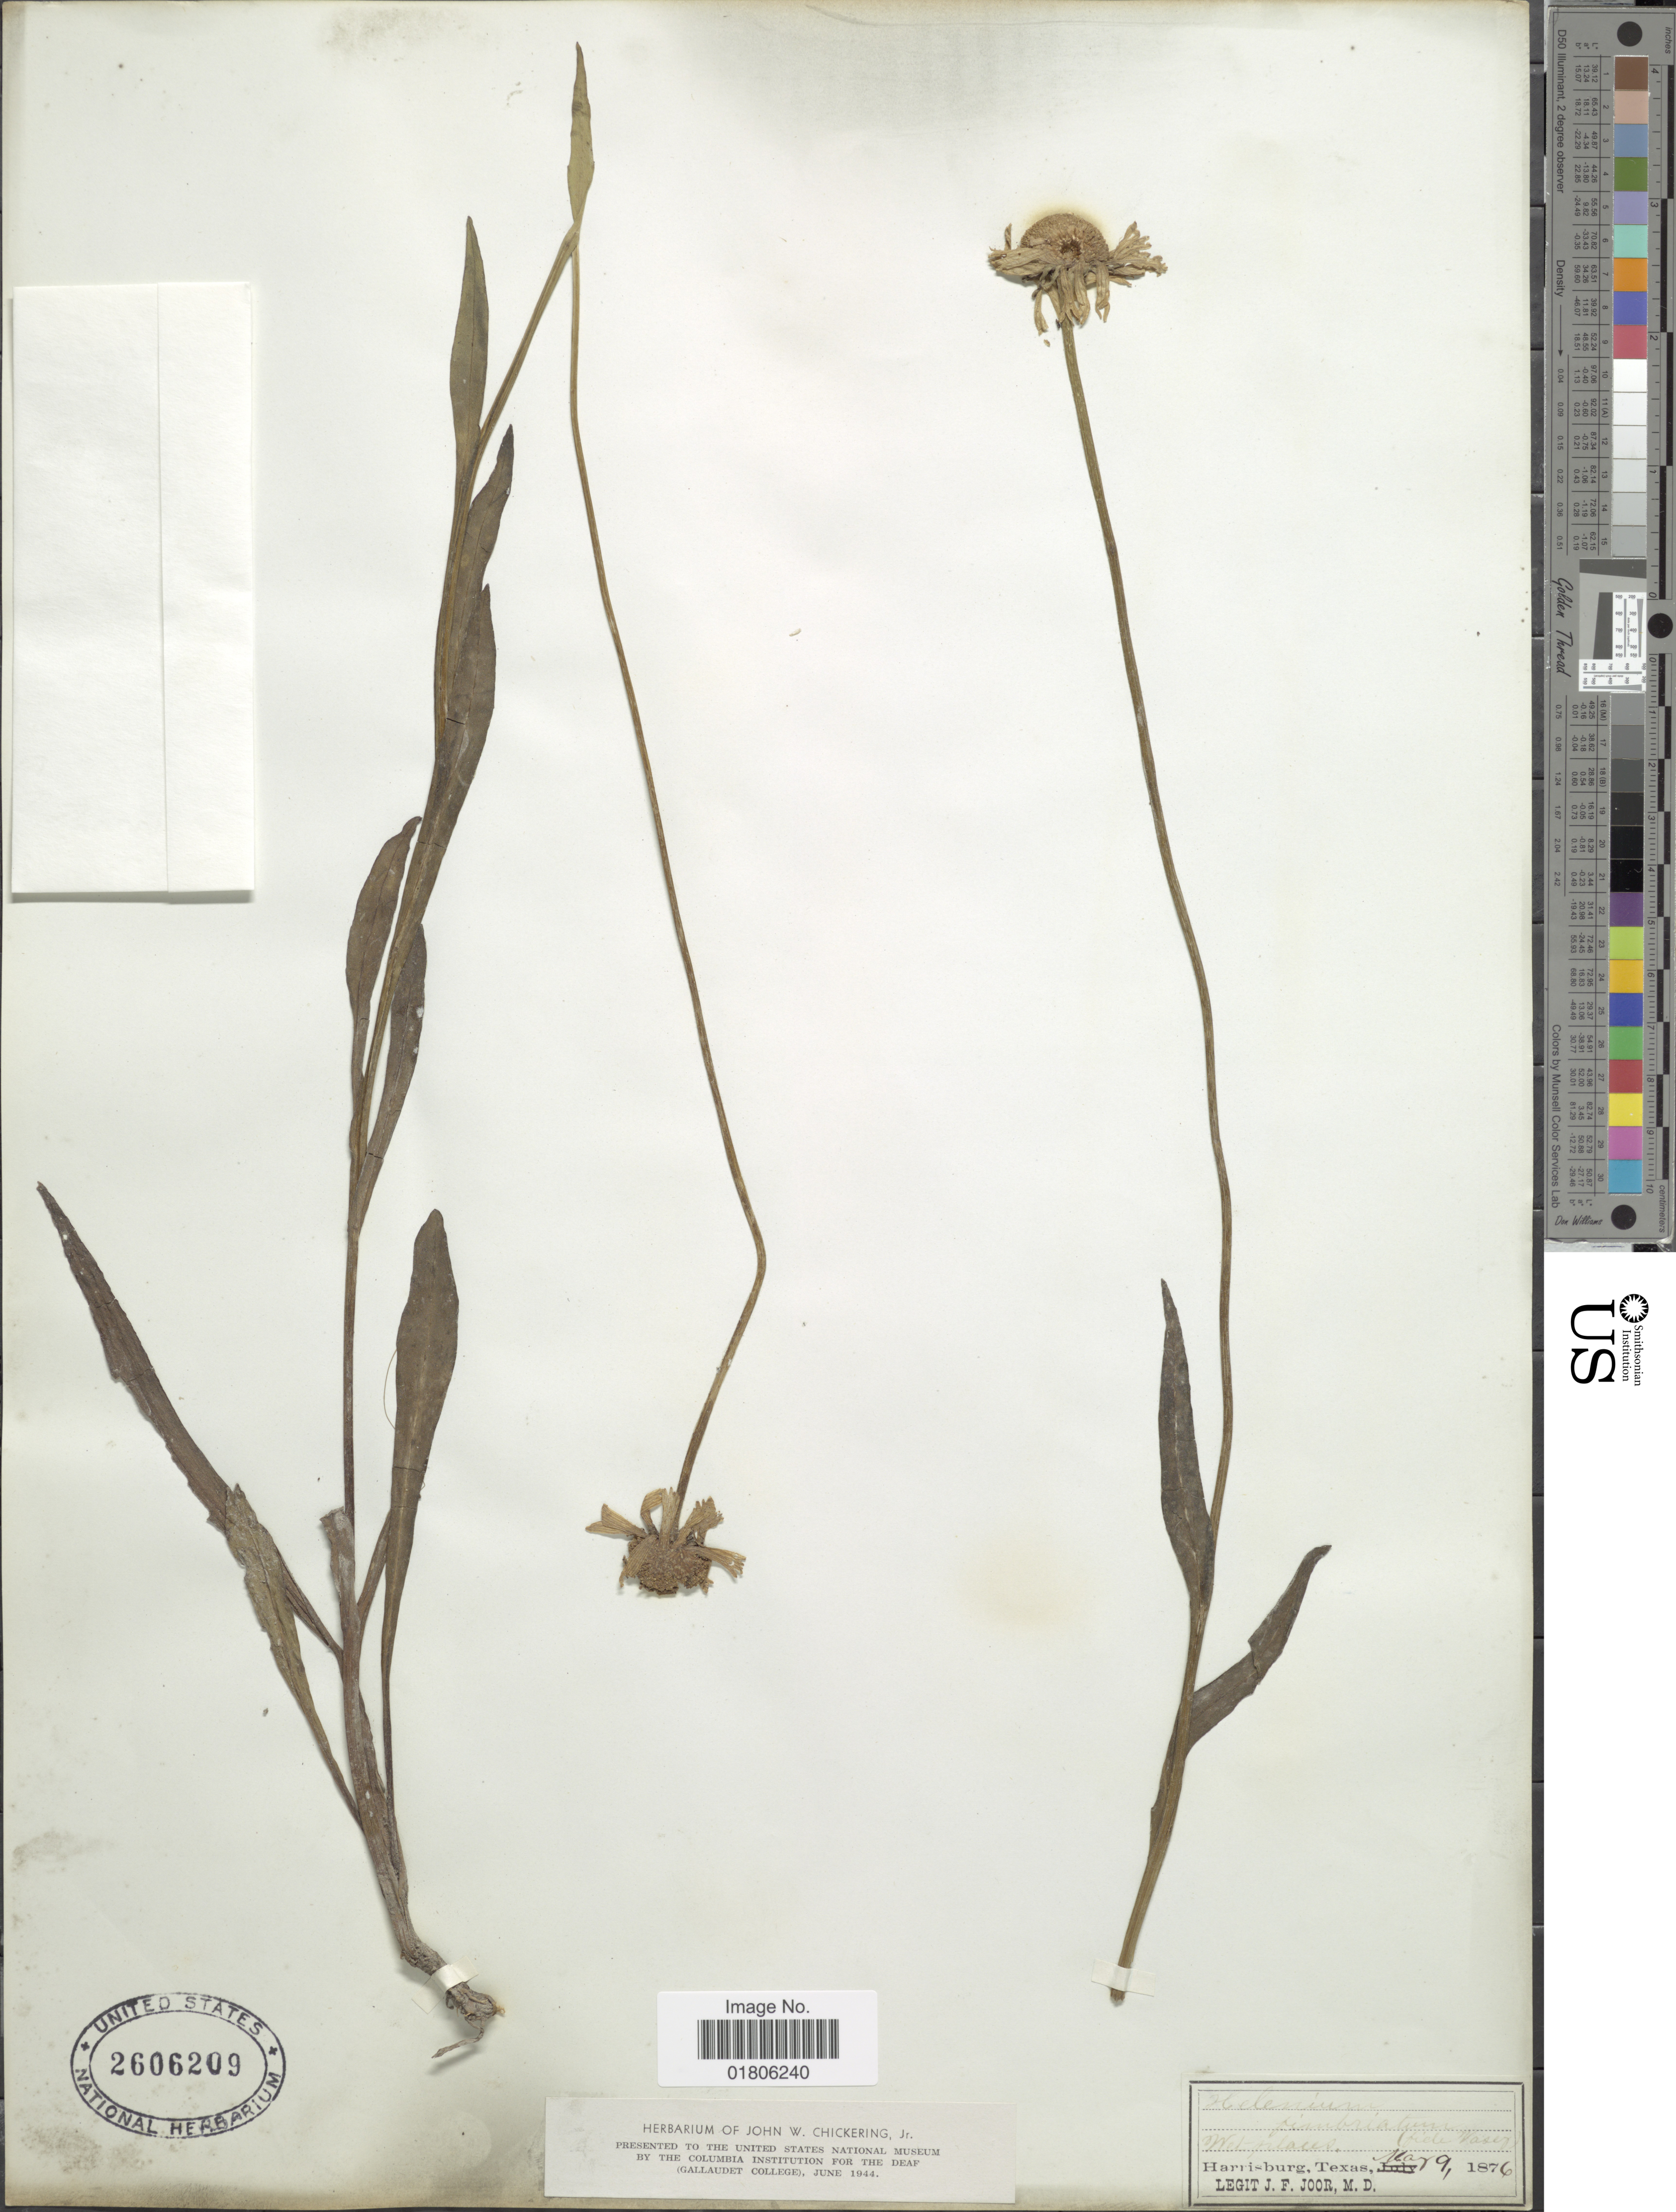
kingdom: Plantae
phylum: Tracheophyta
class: Magnoliopsida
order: Asterales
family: Asteraceae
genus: Helenium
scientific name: Helenium drummondii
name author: H. Rock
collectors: J. F. Joor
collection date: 1876-05-09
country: United States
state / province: Texas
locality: Harrisburg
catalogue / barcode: US 2606209